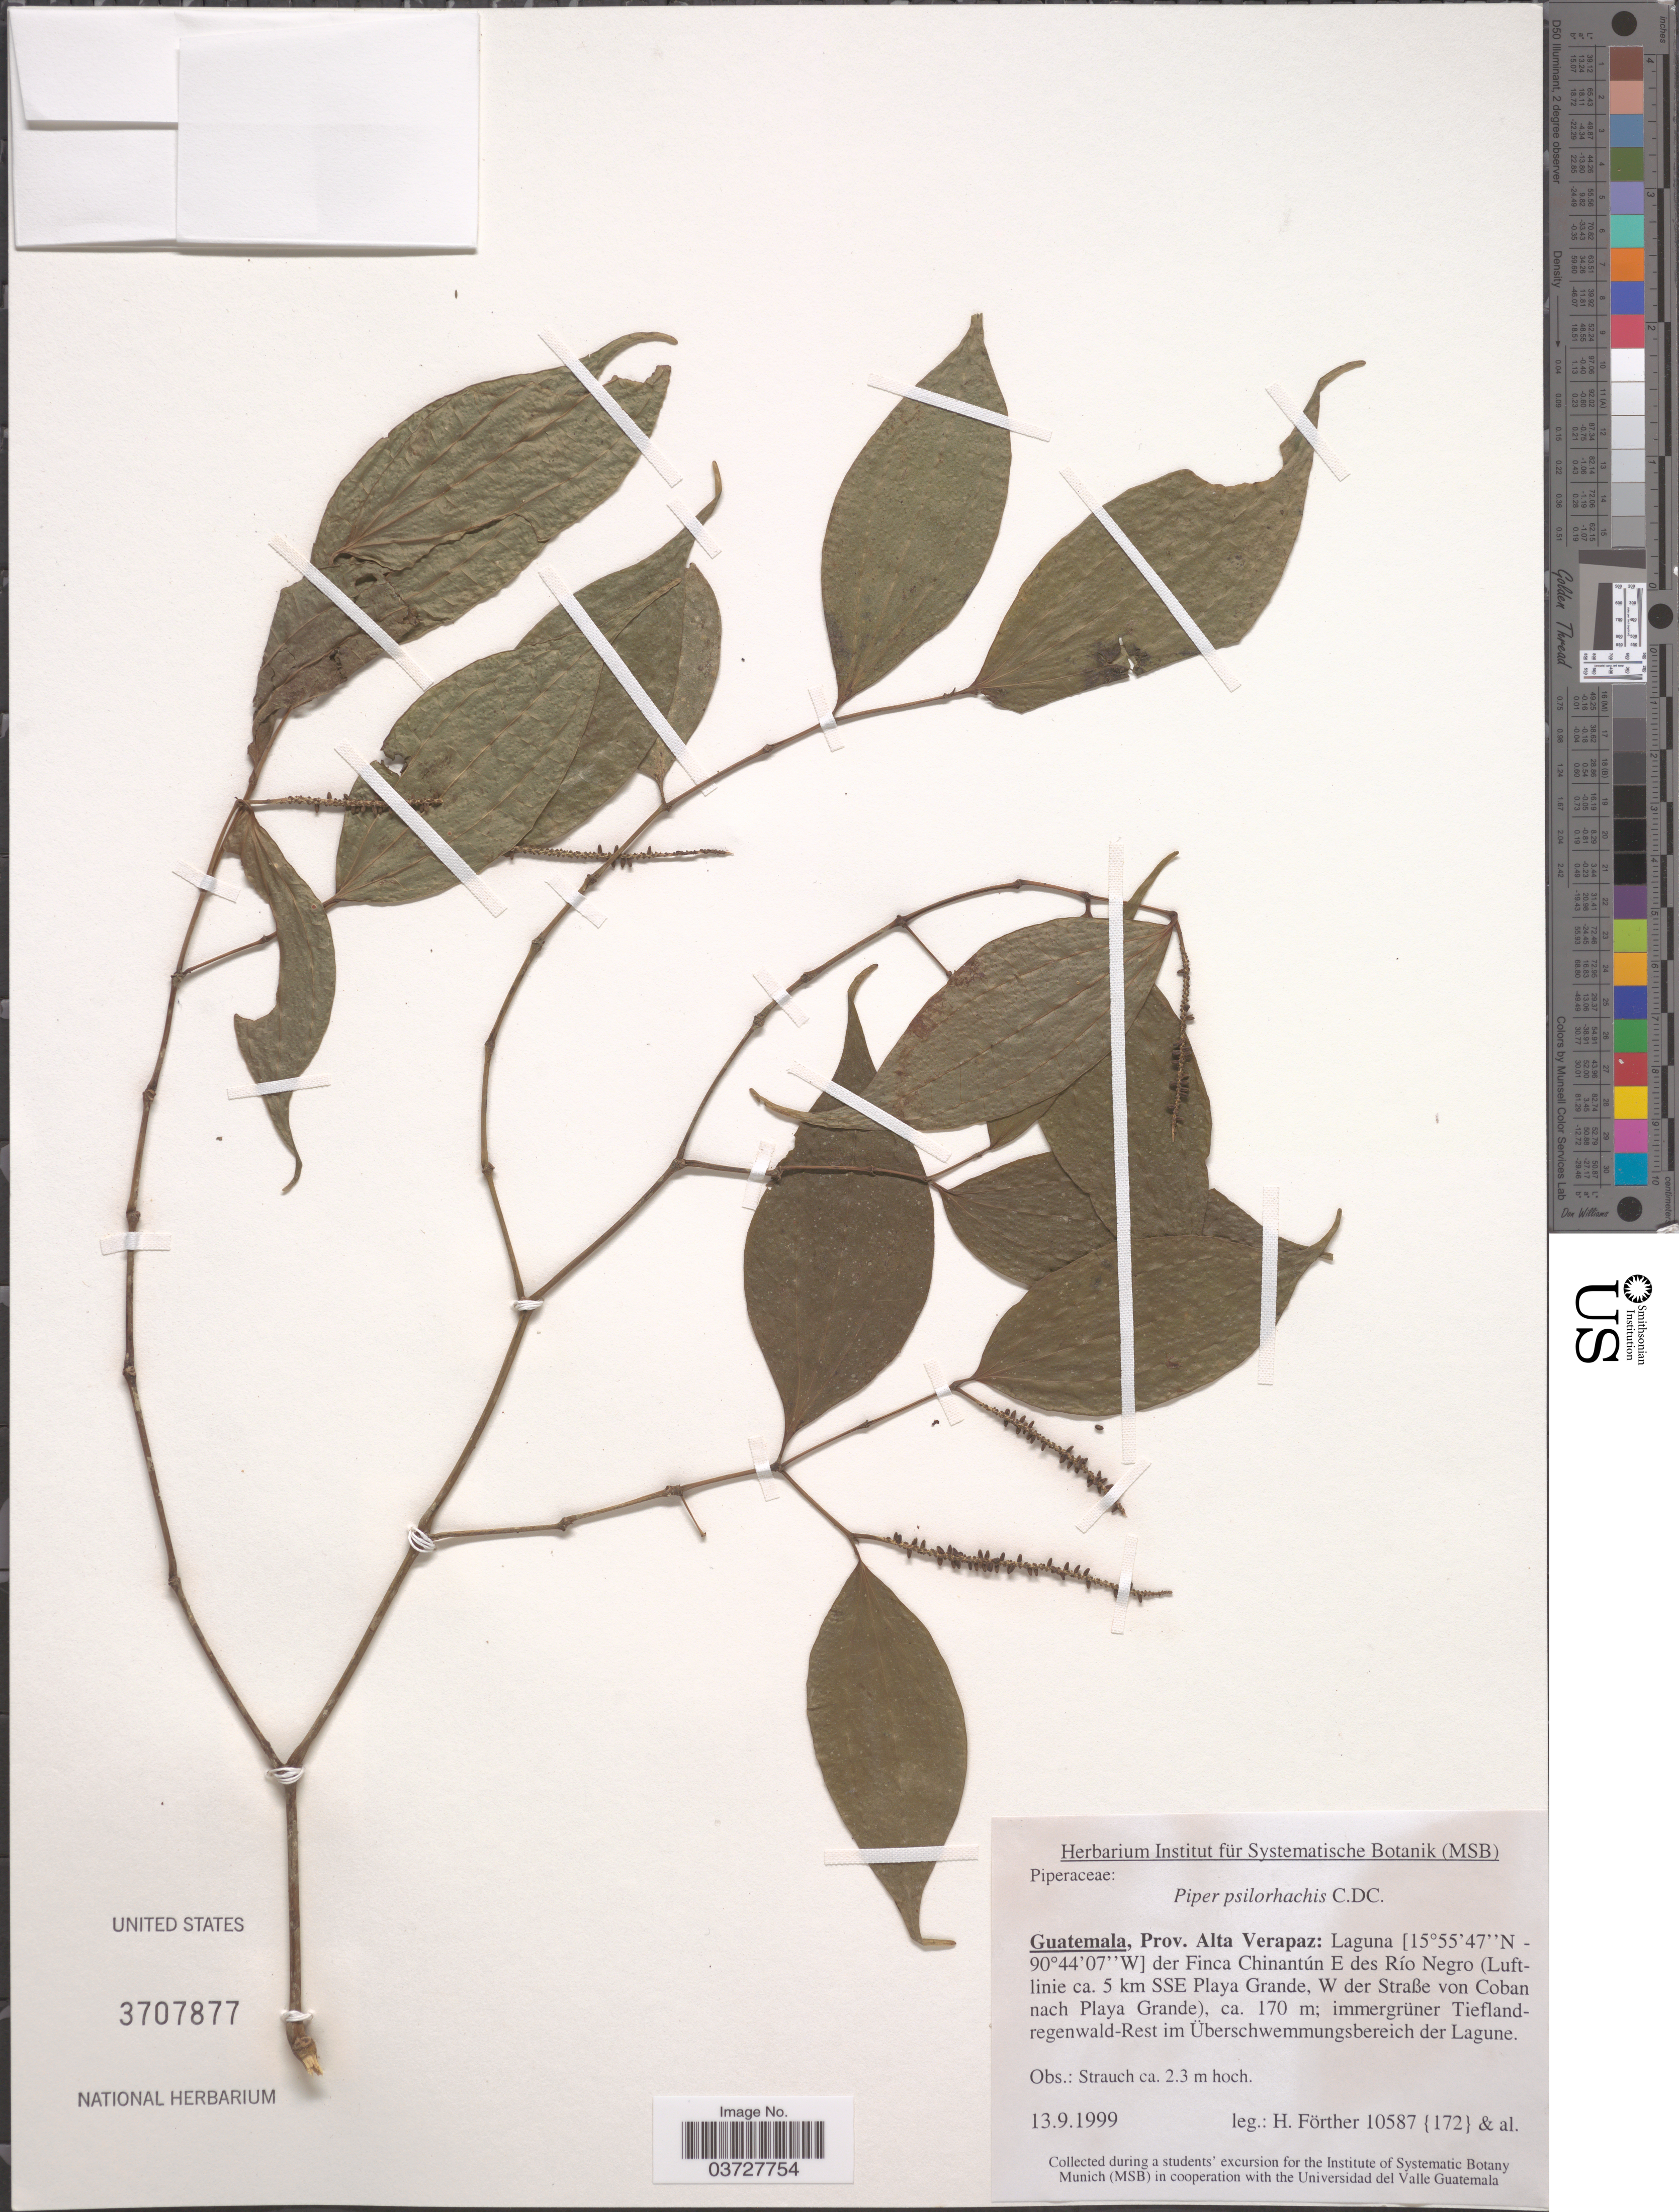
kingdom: Plantae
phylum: Tracheophyta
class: Magnoliopsida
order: Piperales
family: Piperaceae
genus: Piper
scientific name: Piper psilorhachis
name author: C. DC.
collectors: H. Förther & et al.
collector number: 10587 {172}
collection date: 1999-09-13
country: Guatemala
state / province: Alta Verapaz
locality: Laguna der Finca Chinantún E des Río Negro (Luftlinie ca. 5 km SSE Playa Grande, W der Straße von Coban nach Playa Grande).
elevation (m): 170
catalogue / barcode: US 3707877